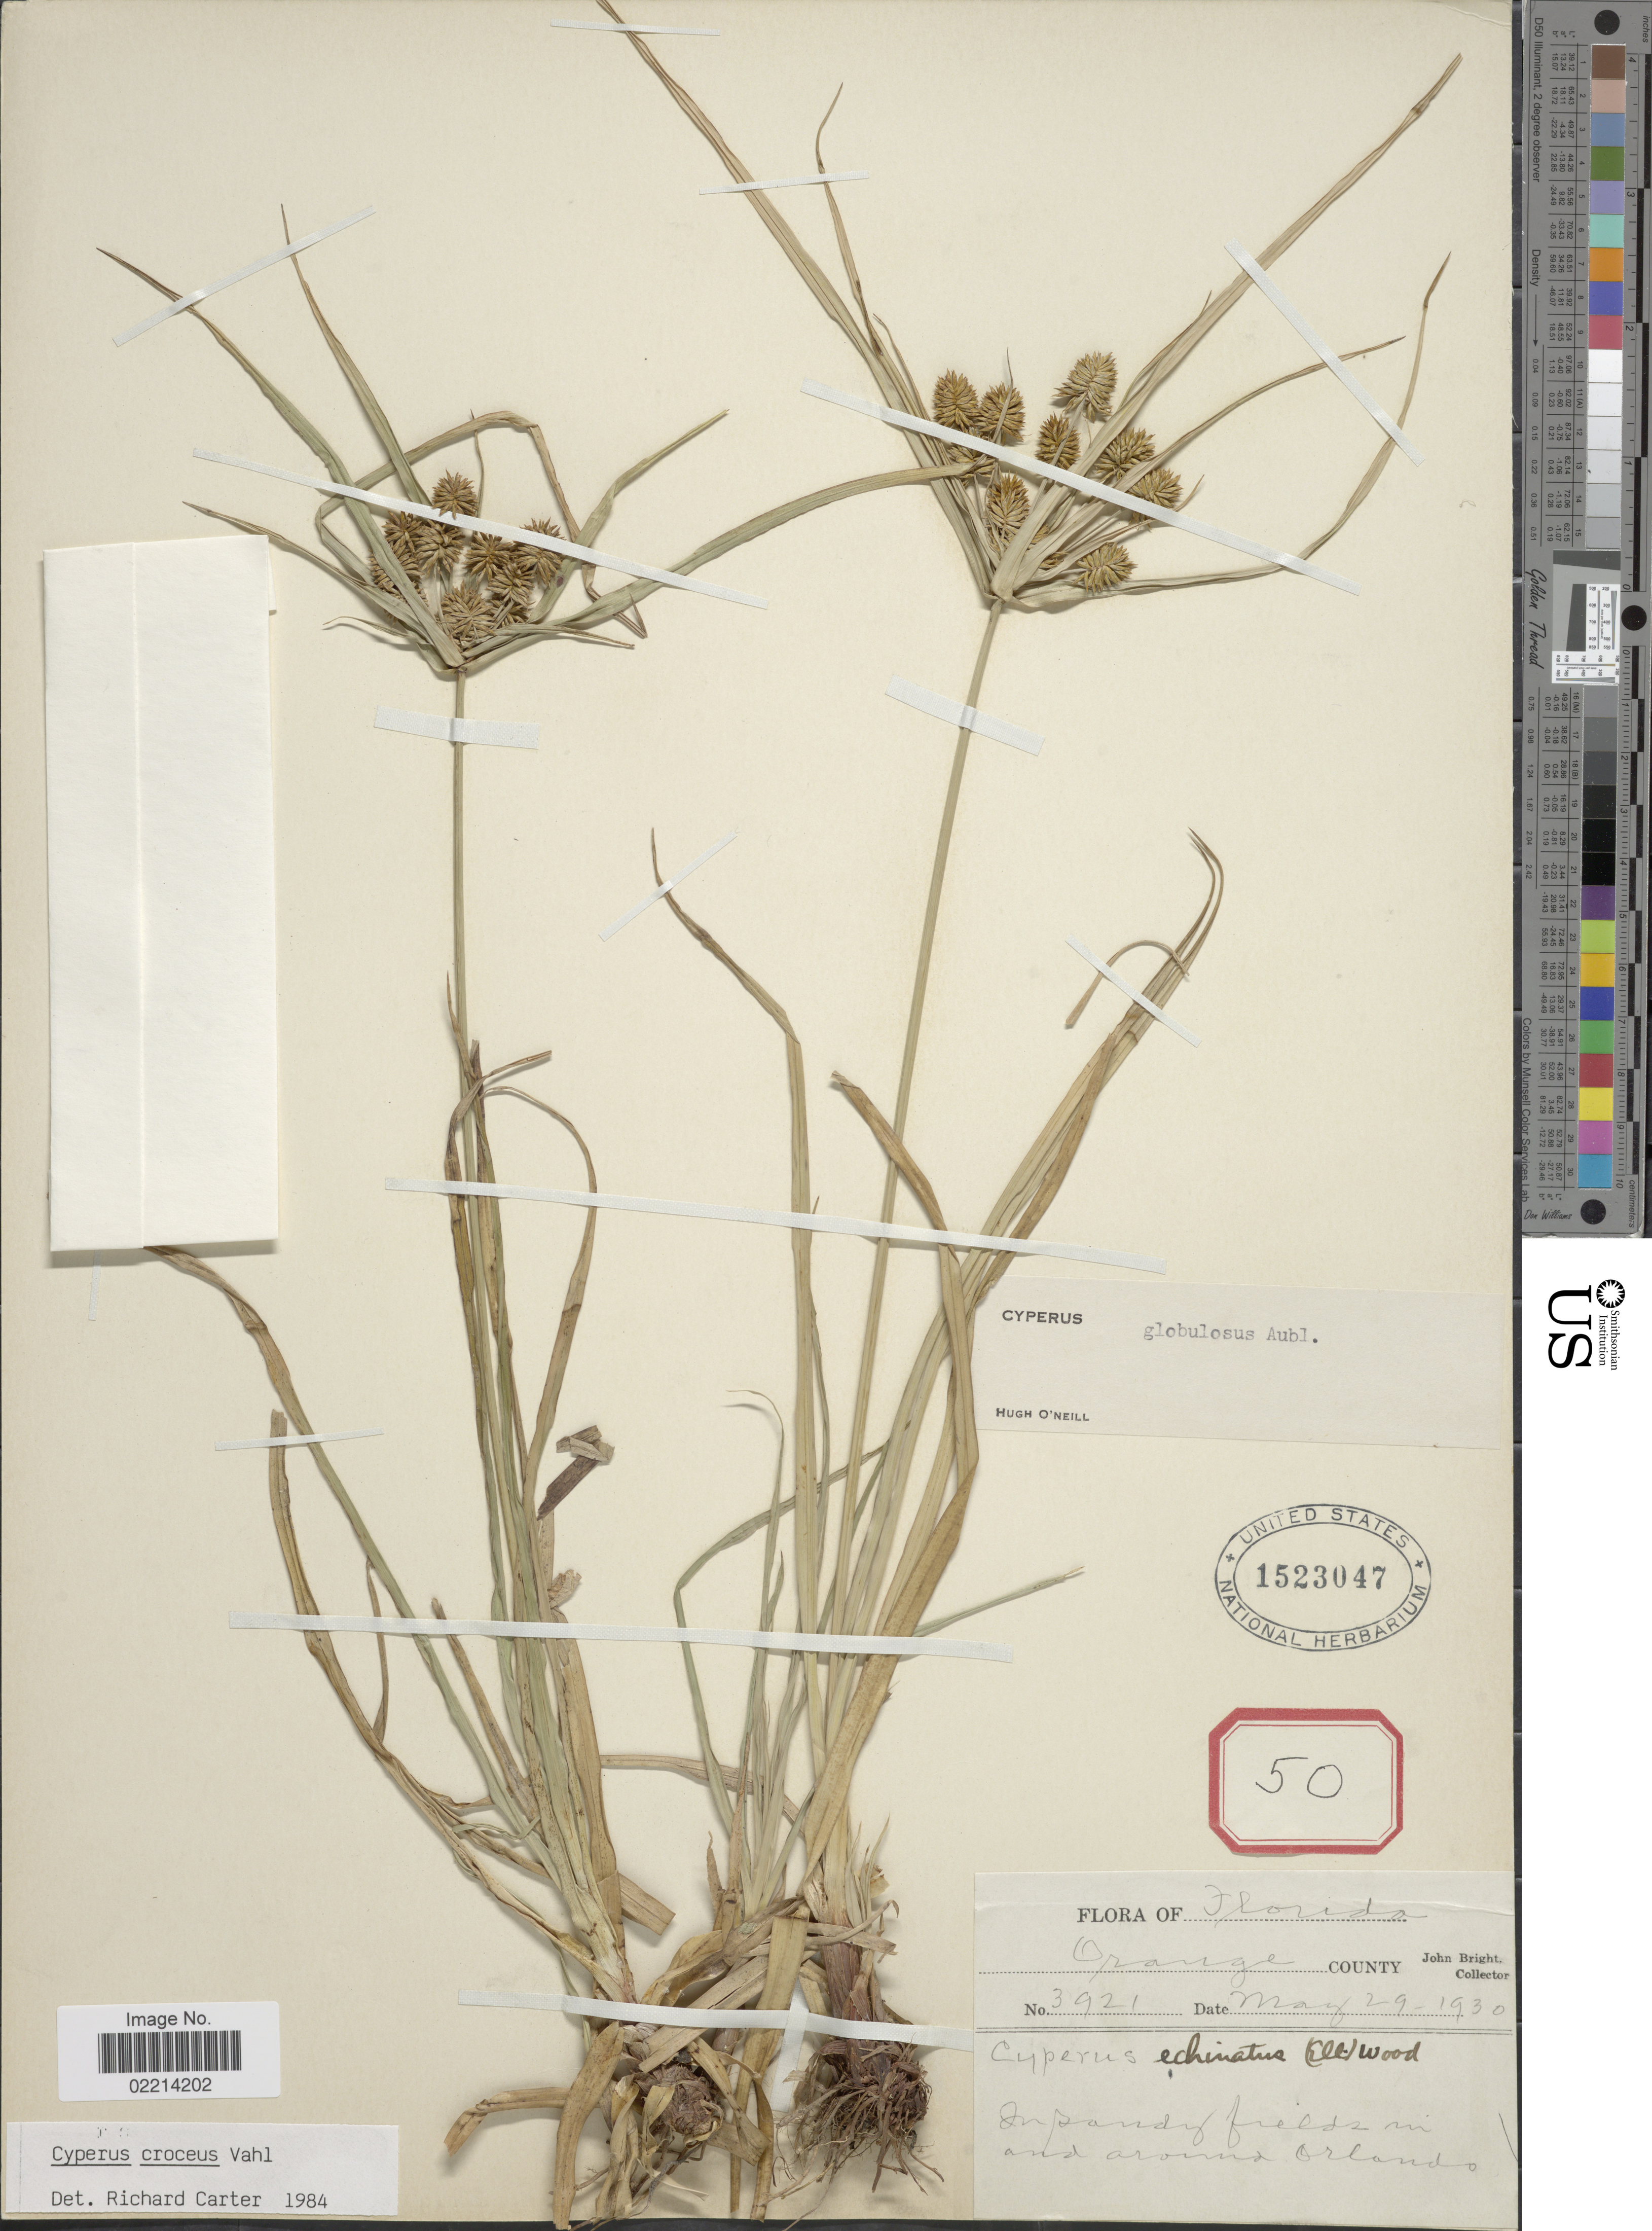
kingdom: Plantae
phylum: Tracheophyta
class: Liliopsida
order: Poales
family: Cyperaceae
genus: Cyperus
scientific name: Cyperus croceus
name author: Vahl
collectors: J. Bright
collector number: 3921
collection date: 1930-05-29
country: United States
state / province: Florida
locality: Orange County, In sandy fields in and around Orlando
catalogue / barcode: US 1523047